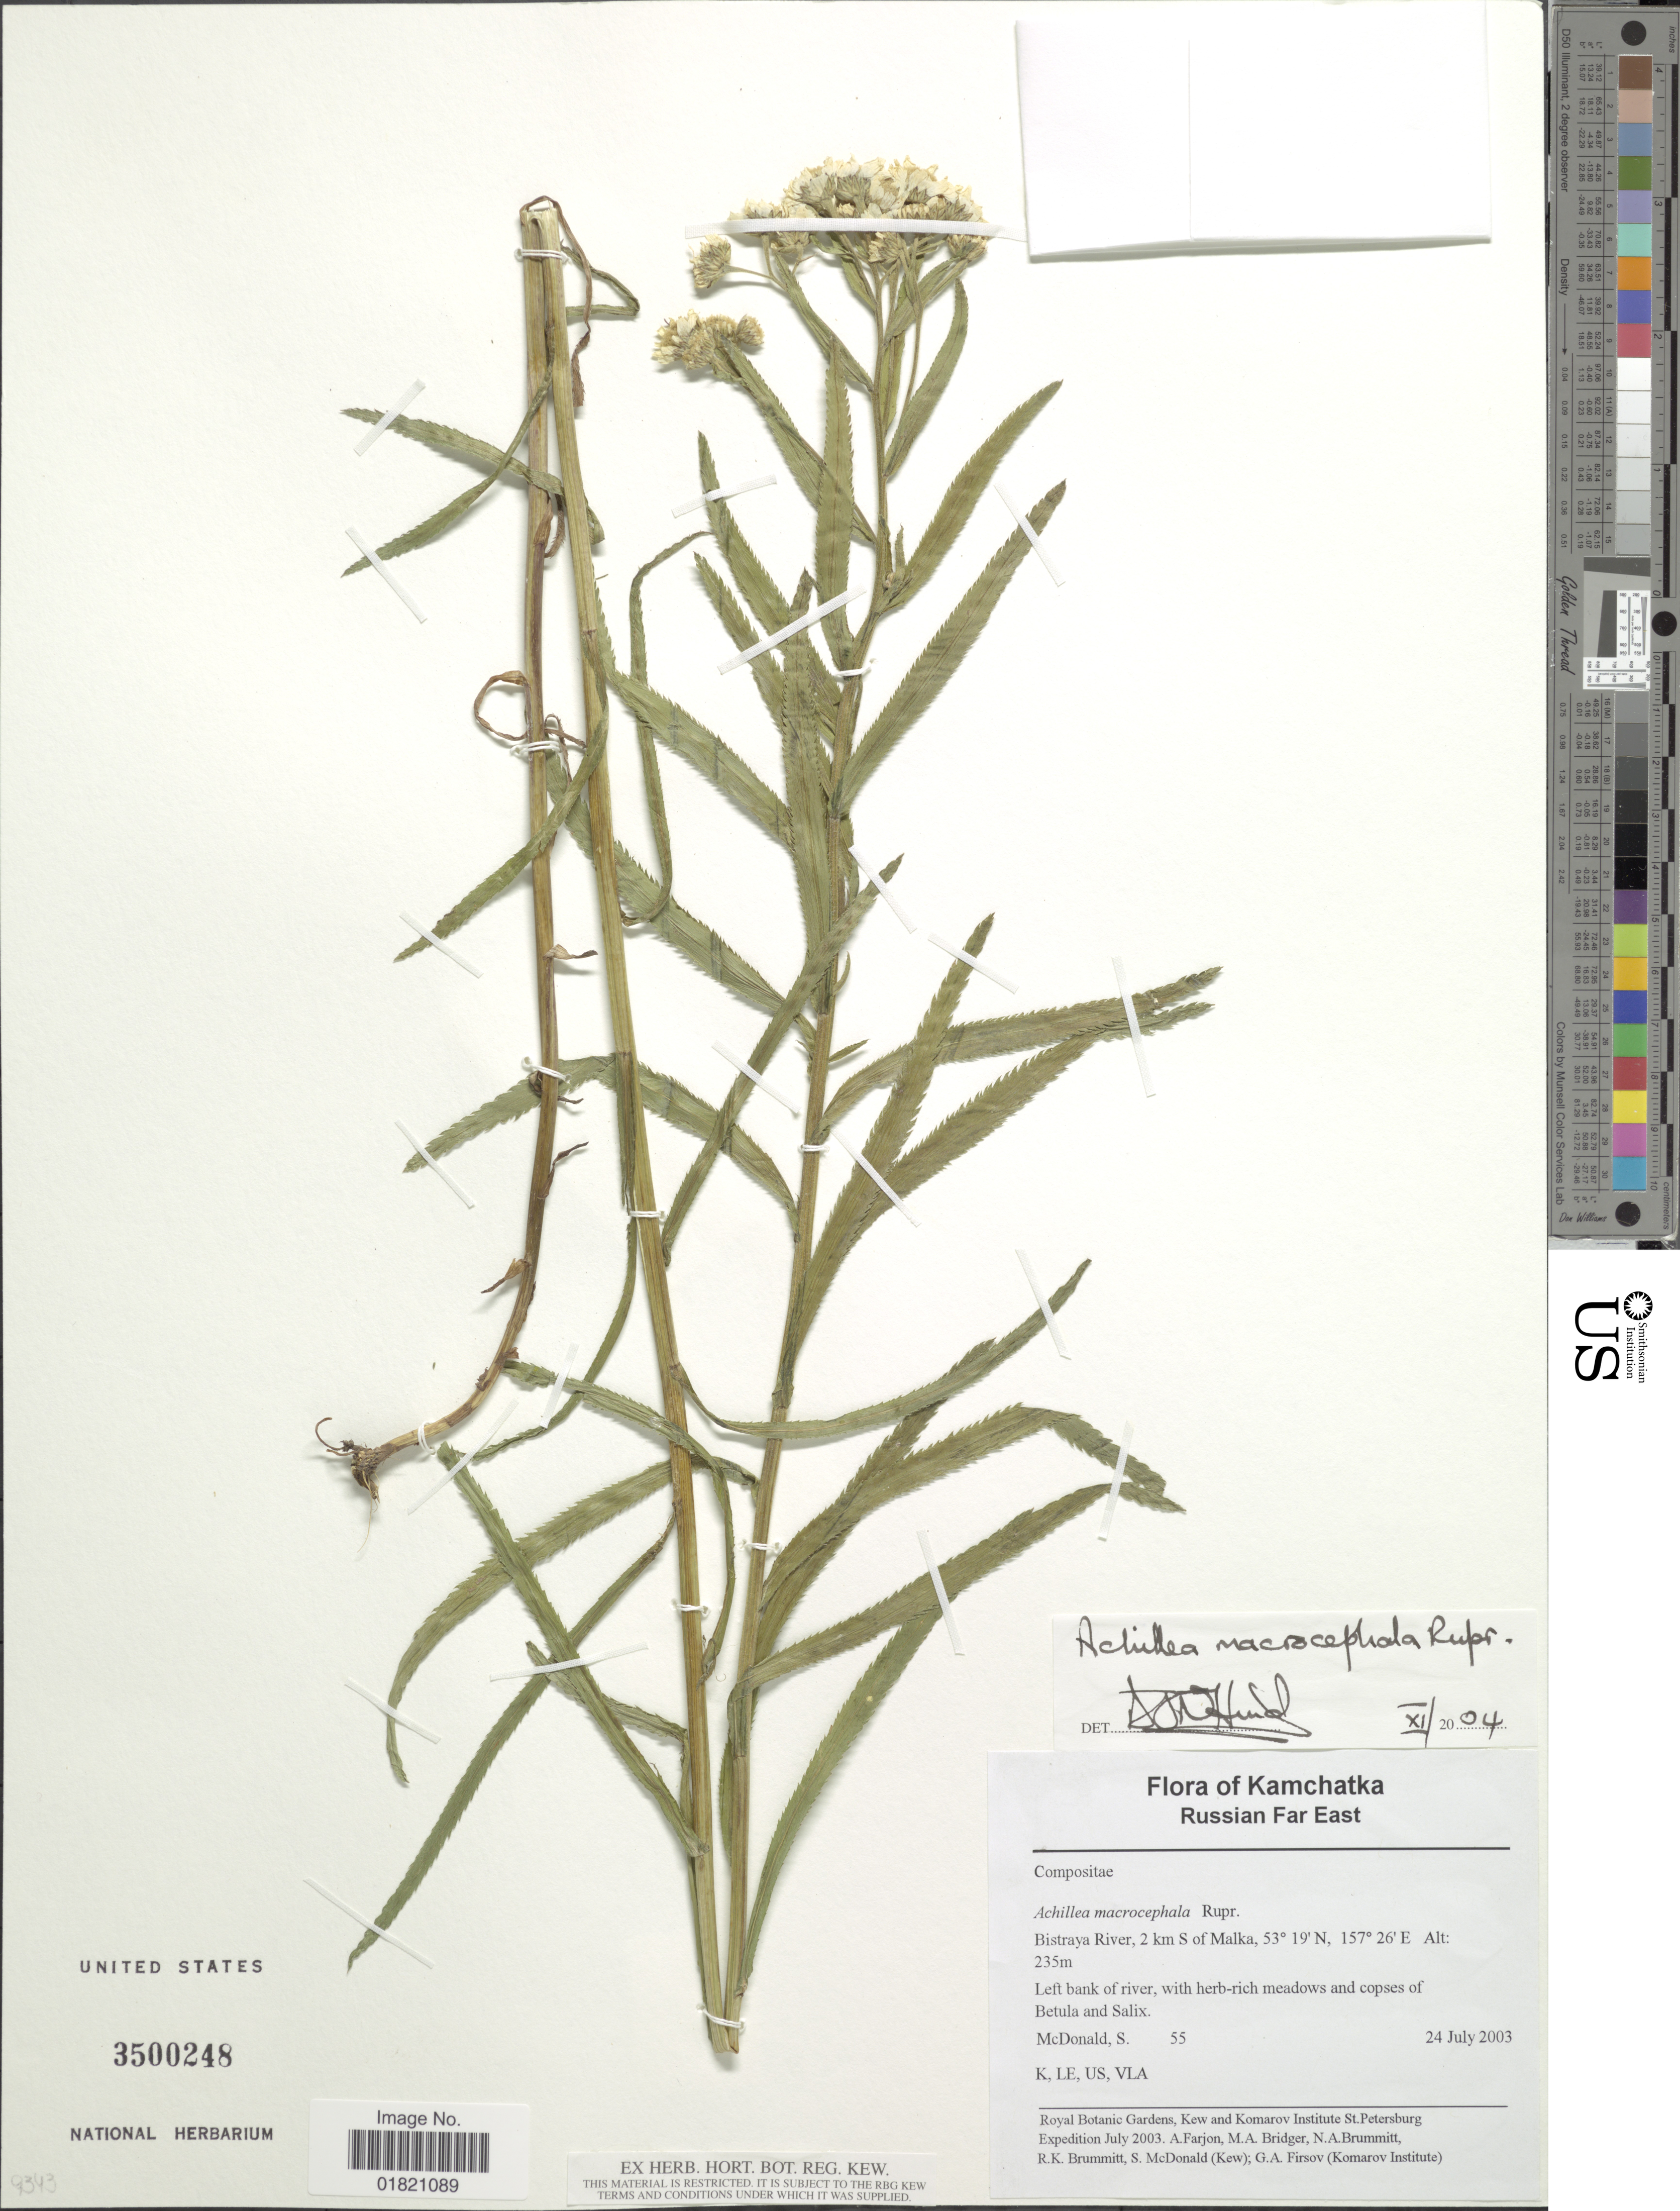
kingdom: Plantae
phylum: Tracheophyta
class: Magnoliopsida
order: Asterales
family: Asteraceae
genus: Achillea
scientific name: Achillea macrocephala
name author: Rupr.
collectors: S. McDonald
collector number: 55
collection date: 2003-07-24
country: Russian Federation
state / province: Kamchatka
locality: Russian Far East. Bistraya River, 2 km S of Malka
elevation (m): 235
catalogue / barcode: US 3500248